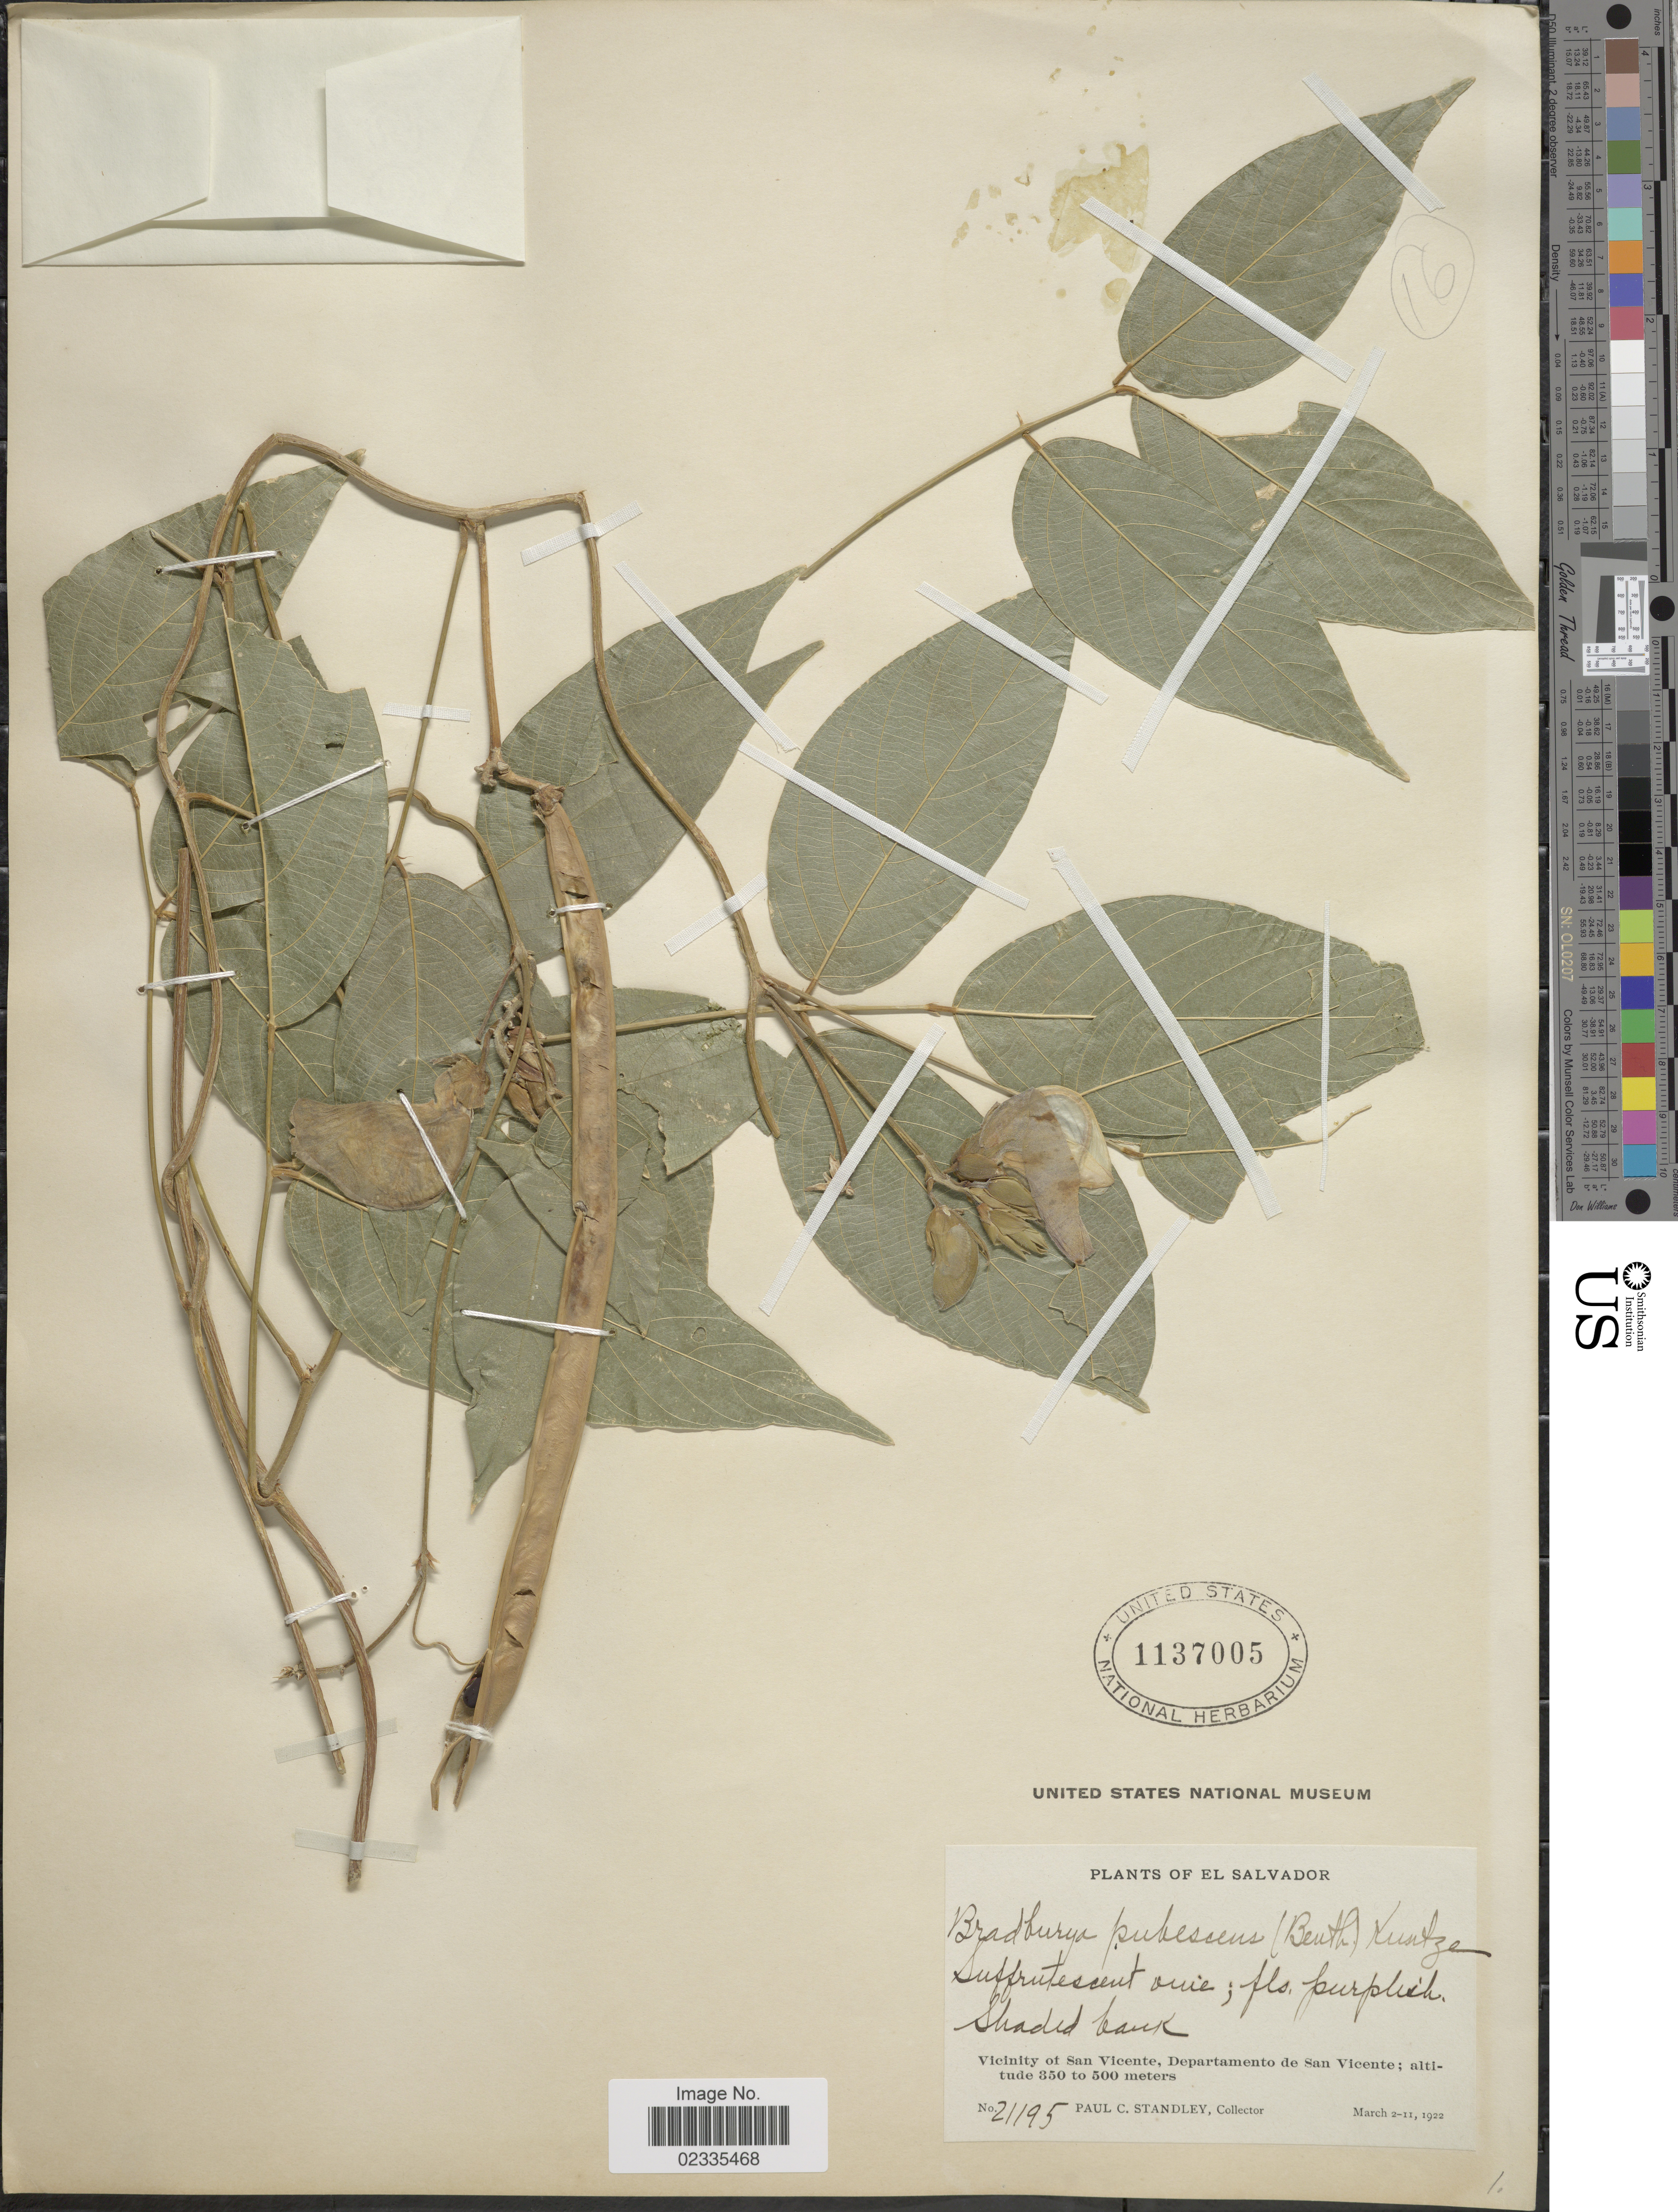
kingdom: Plantae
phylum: Tracheophyta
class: Magnoliopsida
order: Fabales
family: Fabaceae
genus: Centrosema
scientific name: Centrosema pubescens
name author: Benth.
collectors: P. C. Standley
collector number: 21195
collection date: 1922-03-02/1922-03-11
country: El Salvador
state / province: San Vincente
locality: Vicinity of San Vicente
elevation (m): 350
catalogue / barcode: US 1137005